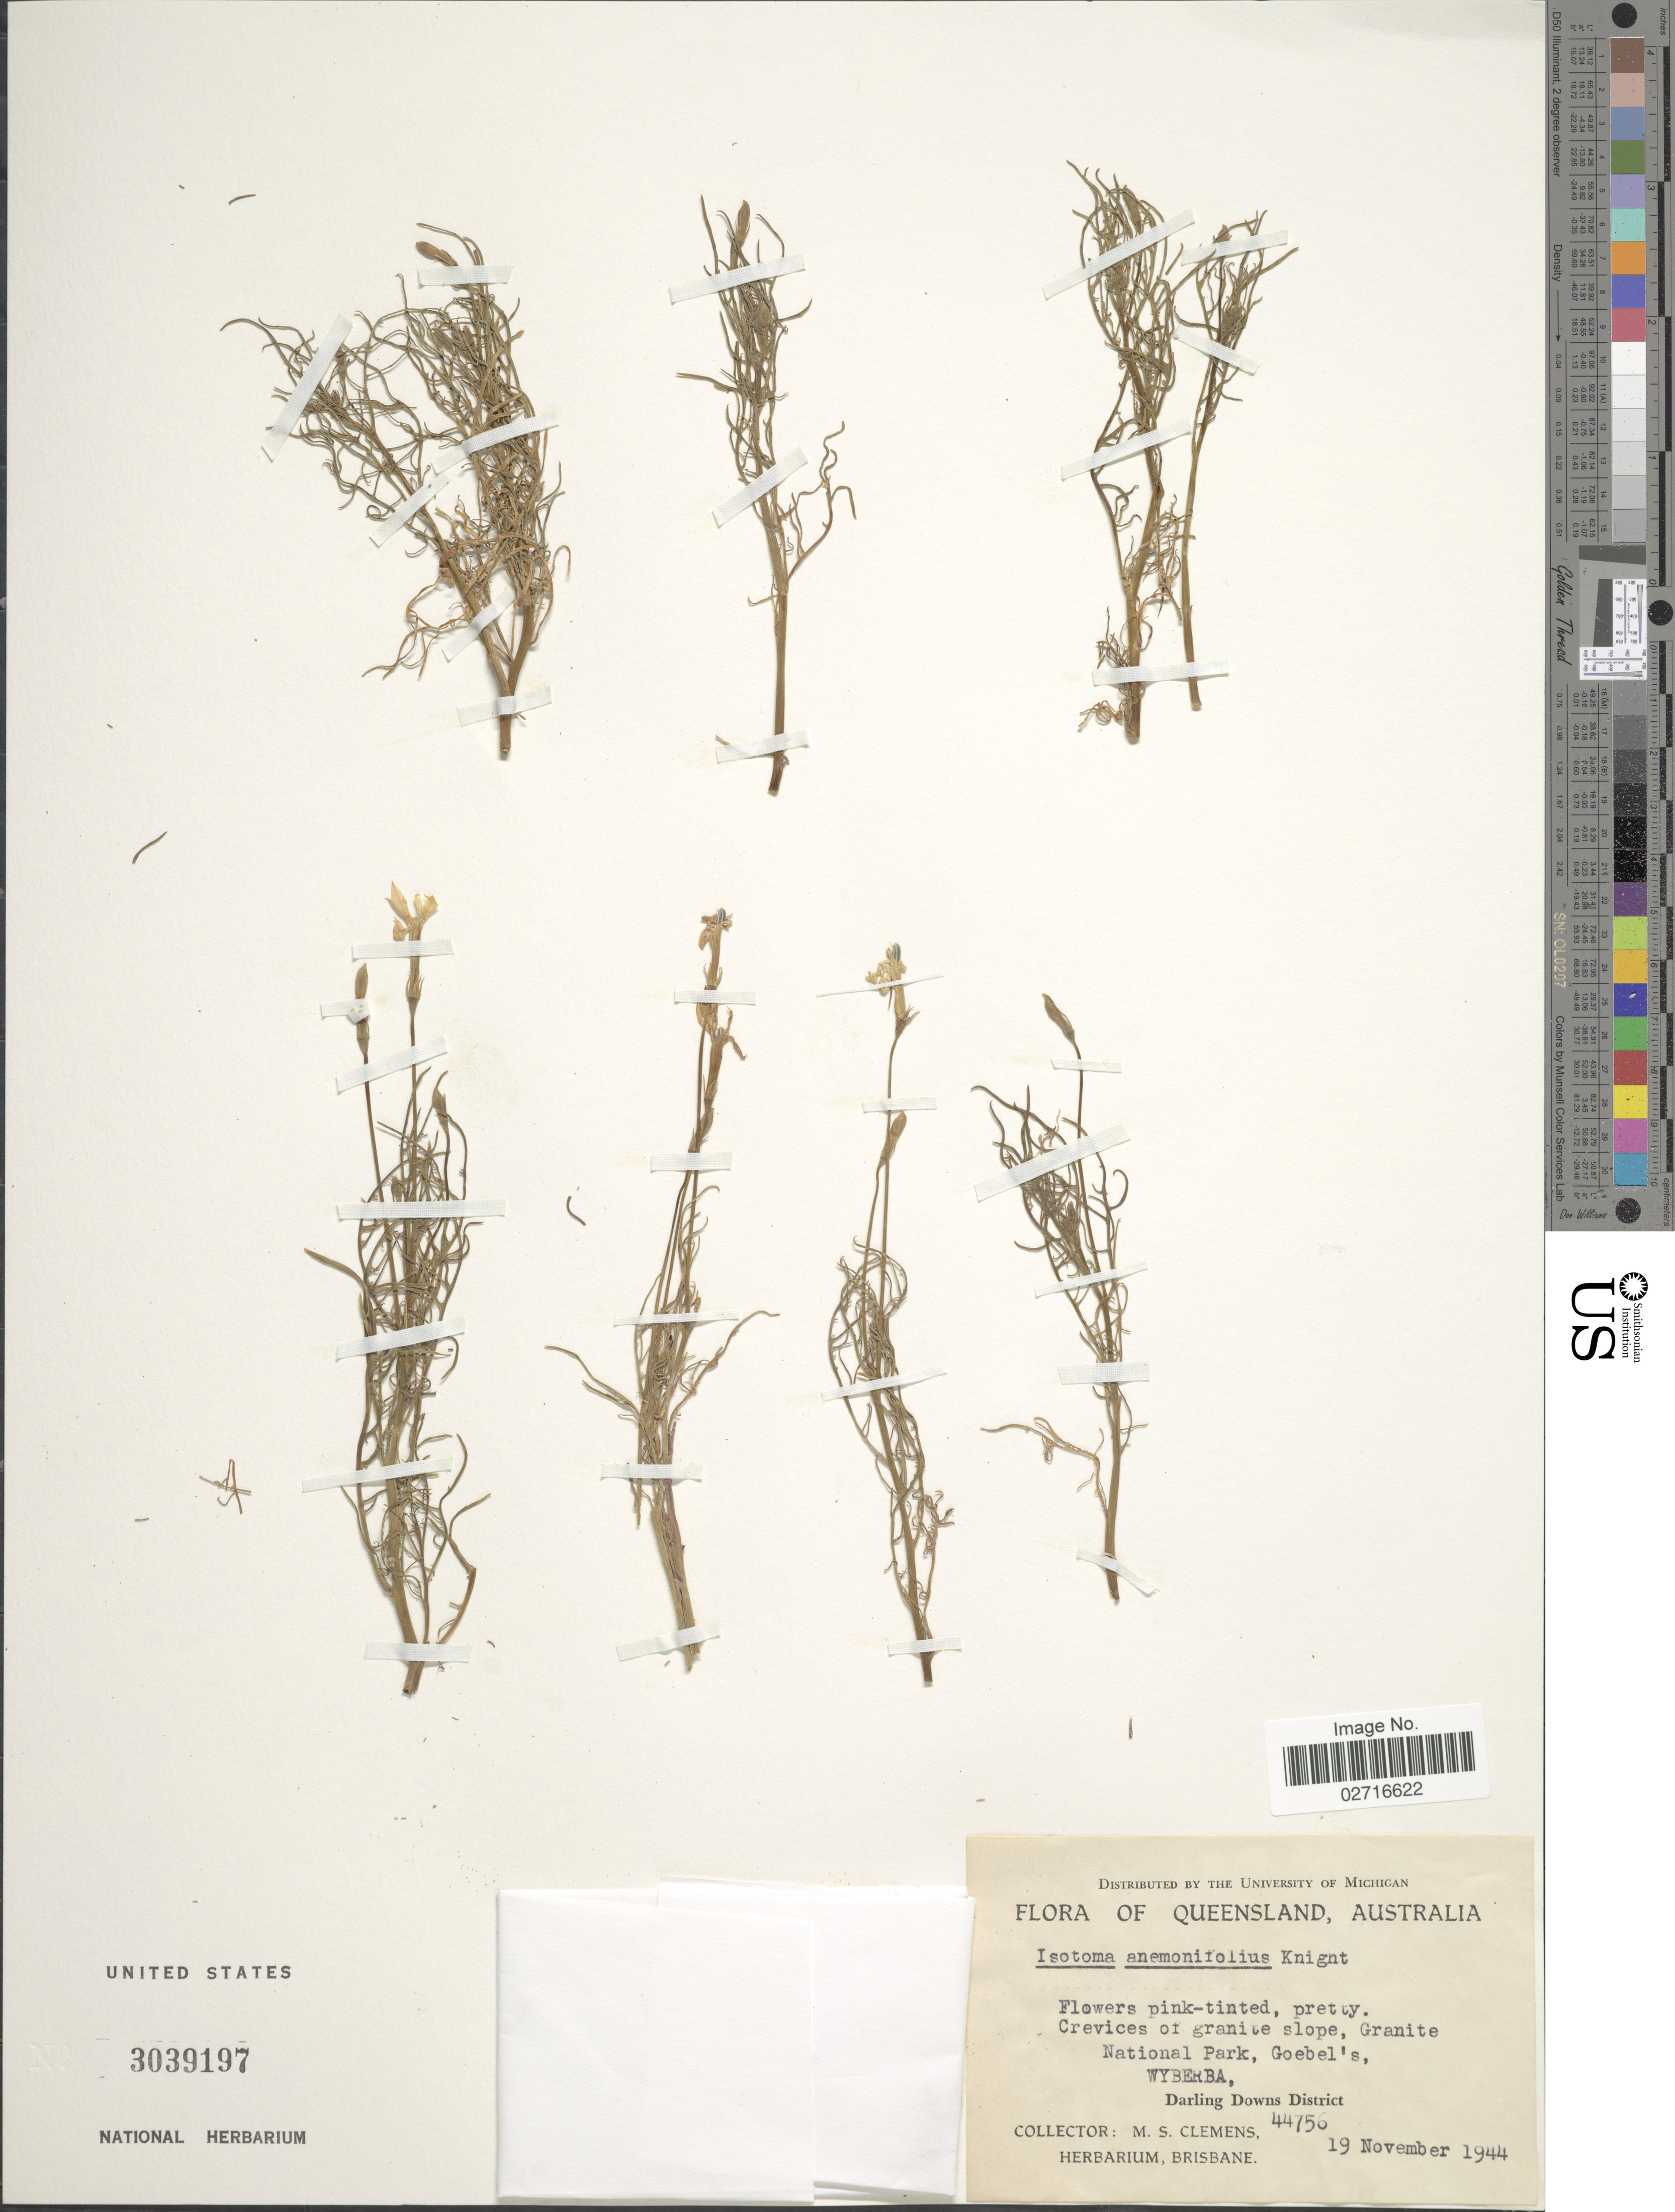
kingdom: Plantae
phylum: Tracheophyta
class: Magnoliopsida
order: Asterales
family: Campanulaceae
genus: Lithotoma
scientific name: Lithotoma anethifolia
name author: (Summerh.) E.B. Knox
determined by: Strong, Mark T., (BOT), Smithsonian Institution - National Museum of Natural History (UNITED STATES)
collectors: M. S. Clemens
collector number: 44756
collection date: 1944-11-19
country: Australia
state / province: Queensland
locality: Granite National Park, Goebel's, Wyberba. Darling Downs District.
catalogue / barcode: US 3039197